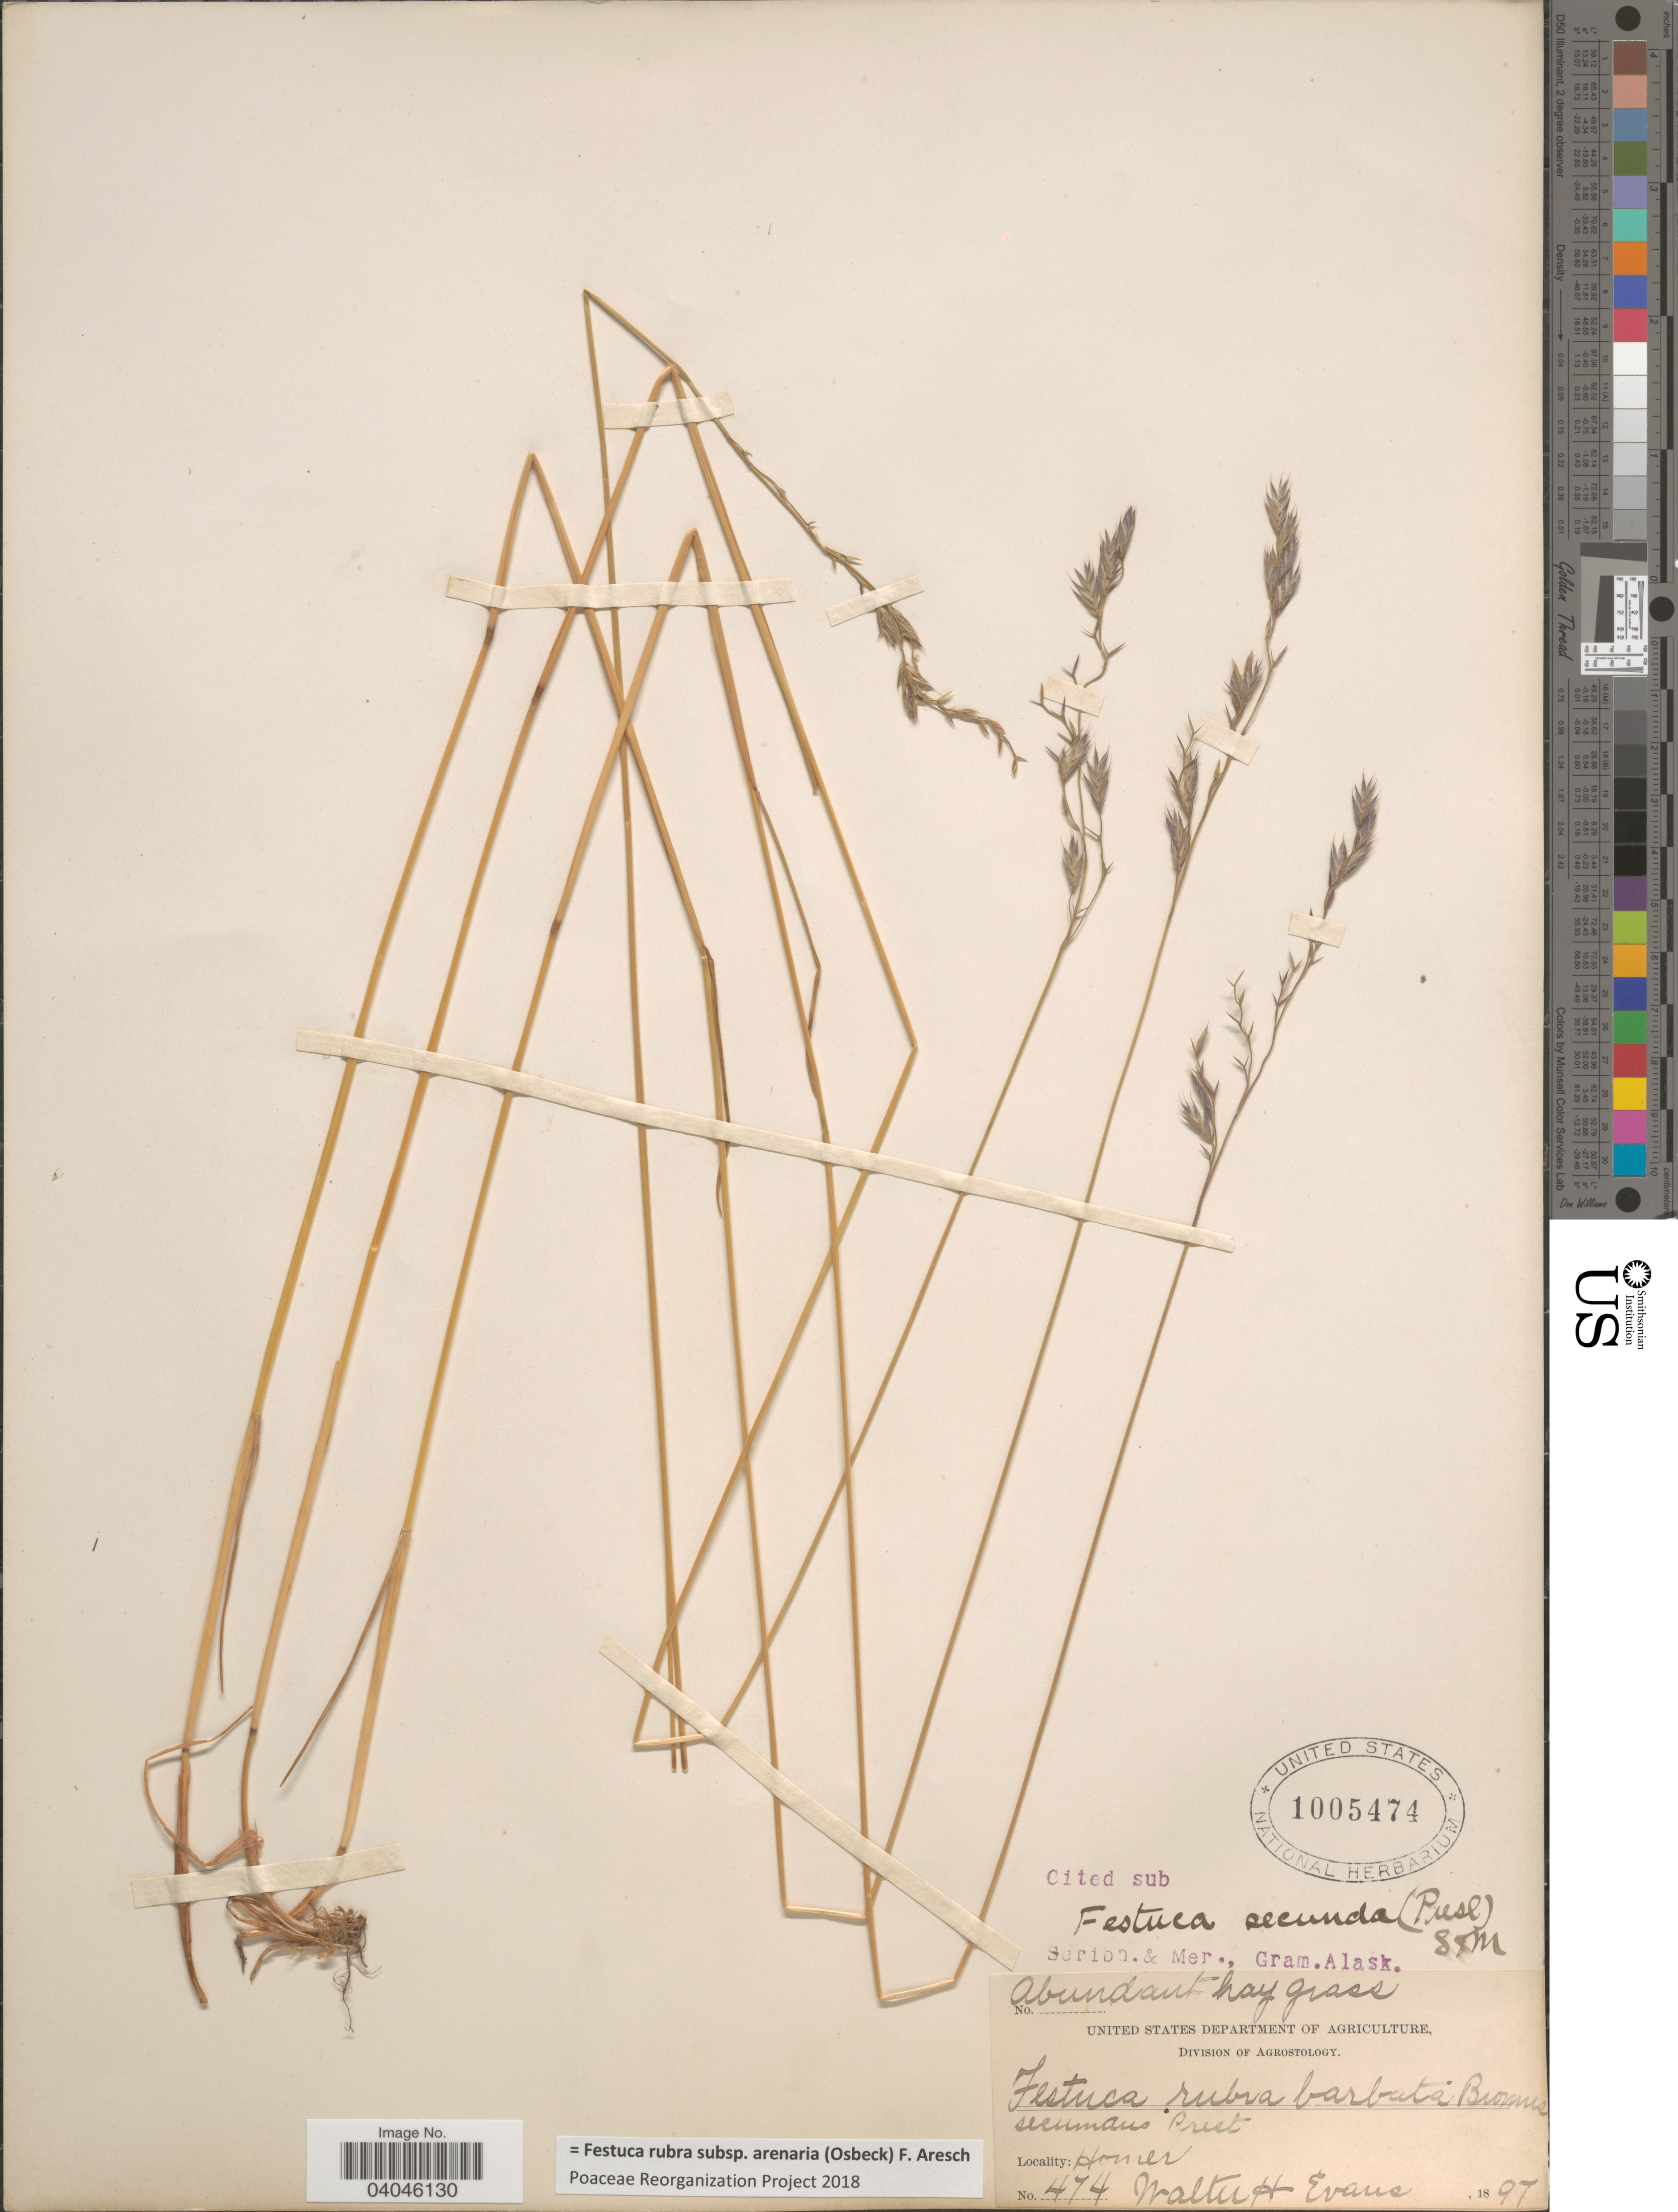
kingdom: Plantae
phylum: Tracheophyta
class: Liliopsida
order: Poales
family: Poaceae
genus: Festuca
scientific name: Festuca rubra subsp. arenaria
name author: (Osbeck) F. Aresch.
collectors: W. H. Evans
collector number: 474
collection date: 1897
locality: Homer.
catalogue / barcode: US 1005474